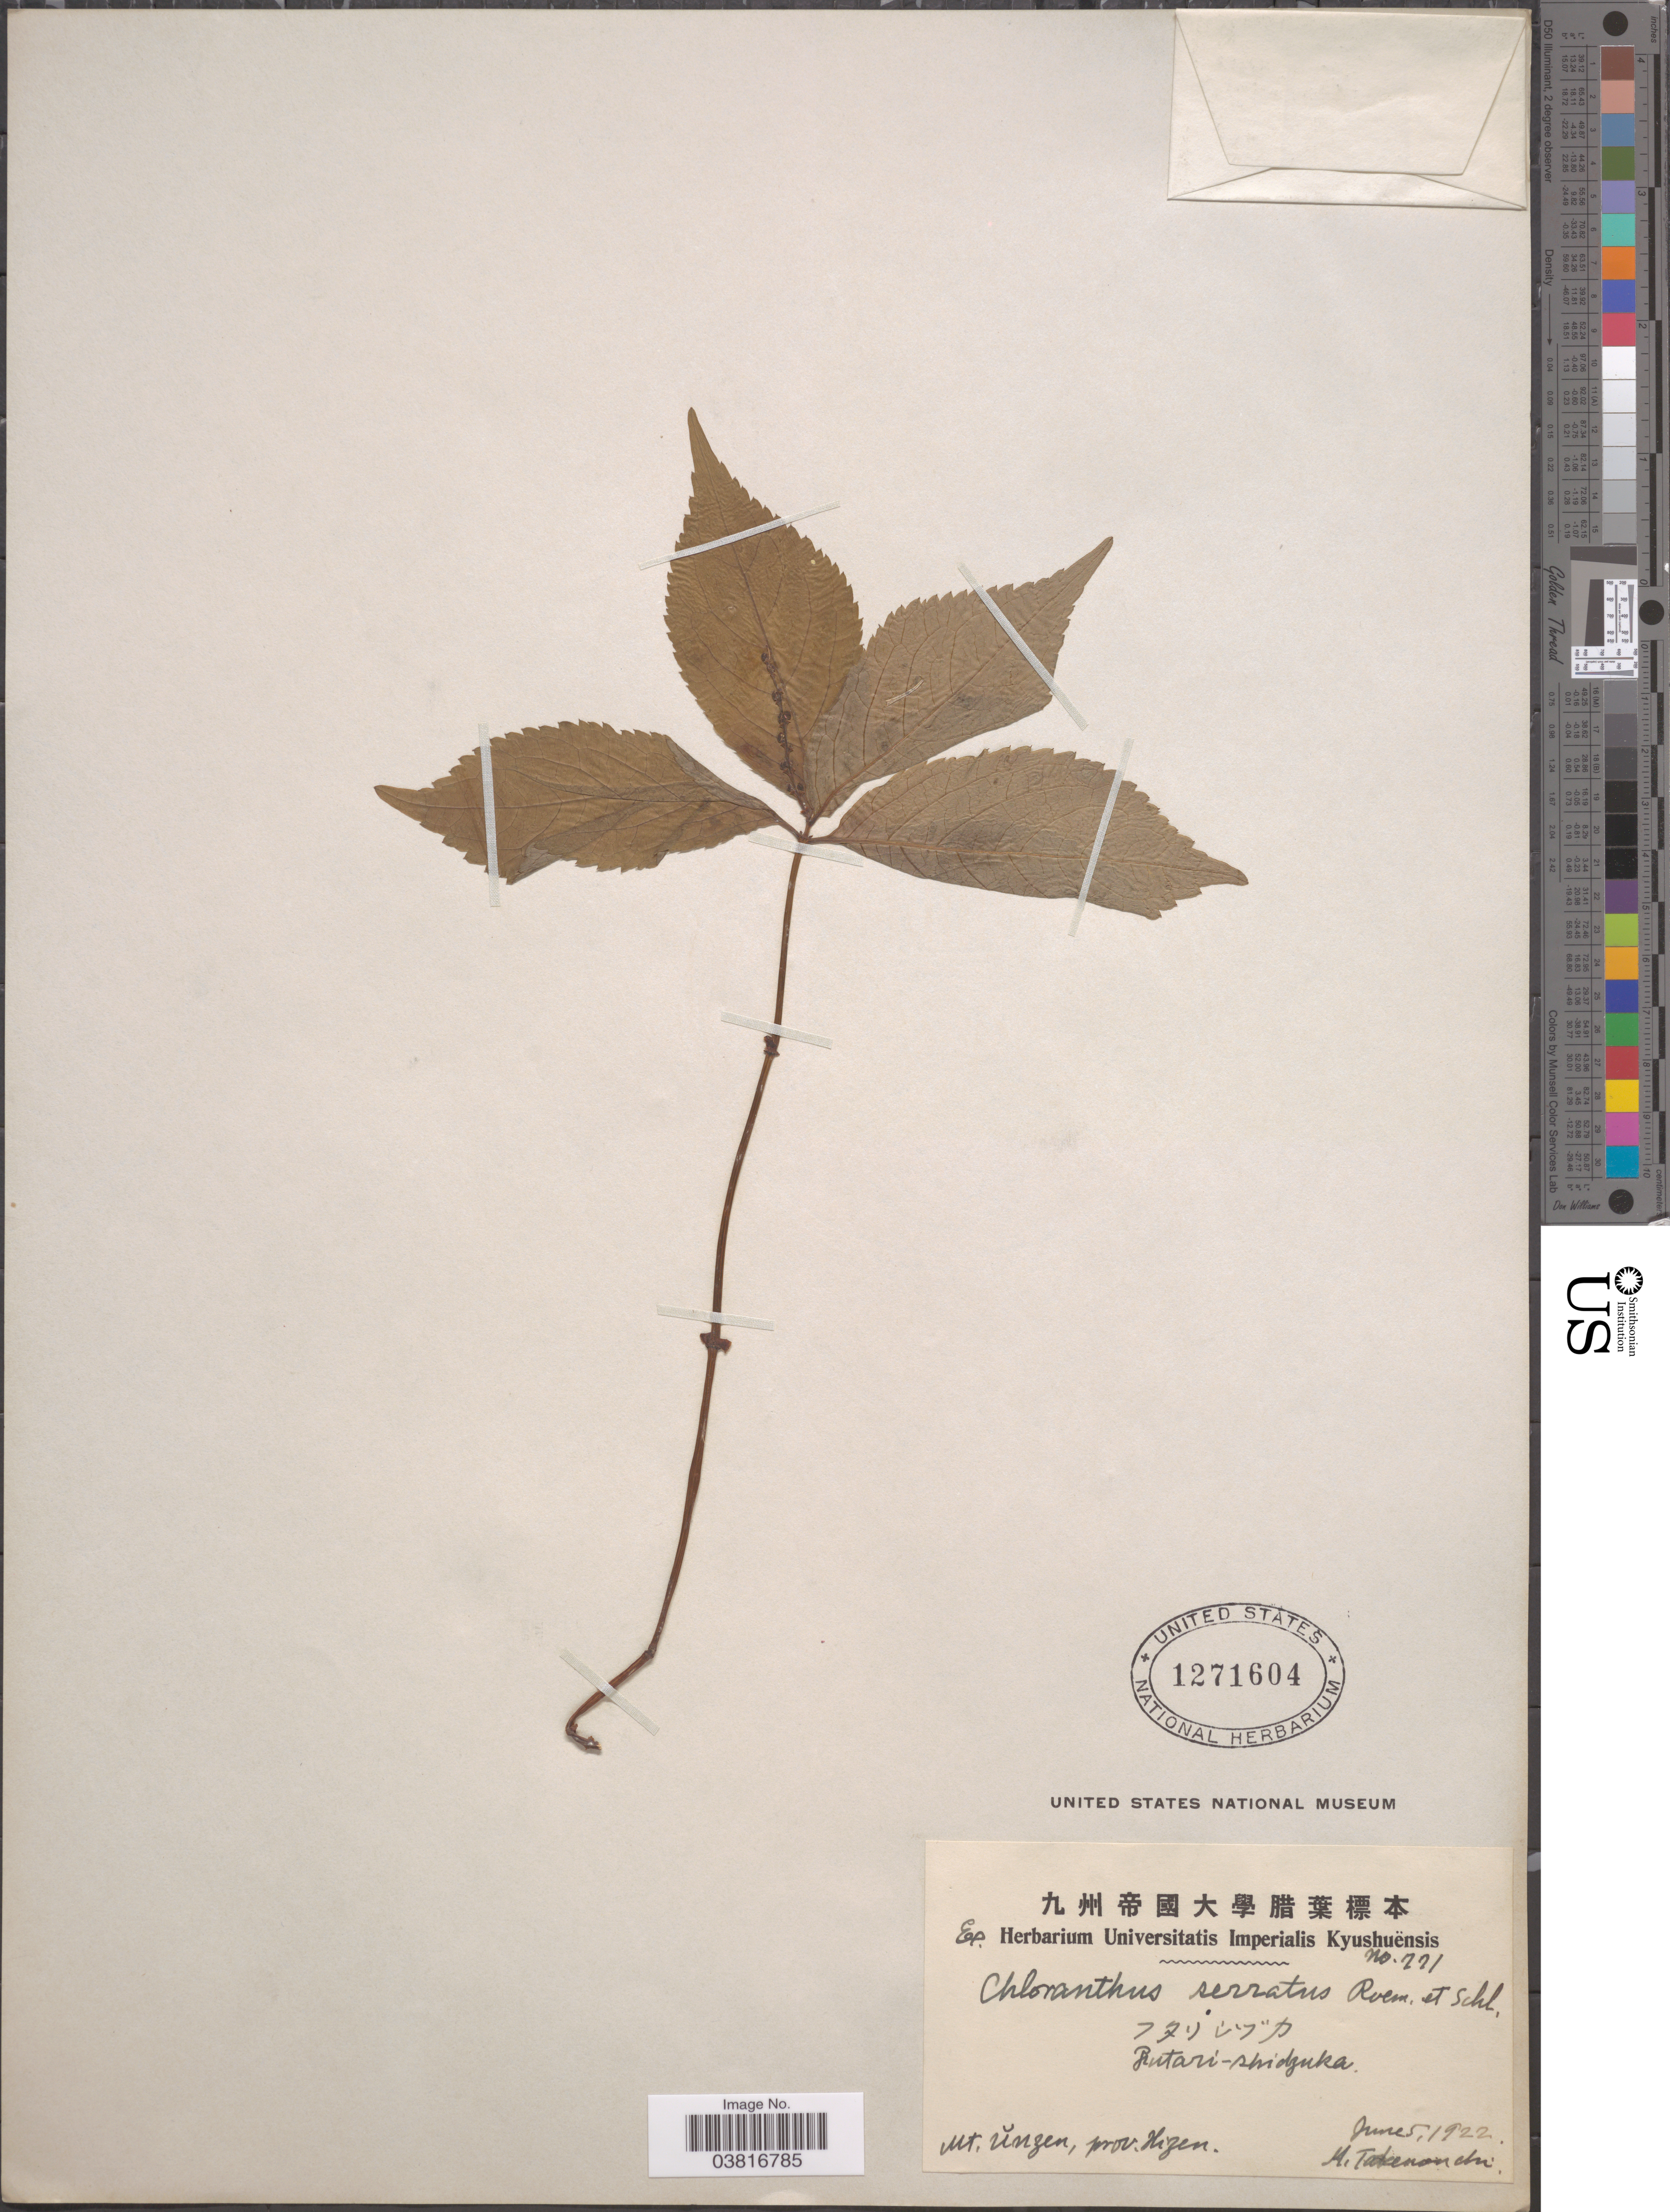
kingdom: Plantae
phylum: Tracheophyta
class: Magnoliopsida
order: Chloranthales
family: Chloranthaceae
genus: Chloranthus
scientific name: Chloranthus serratus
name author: (Thunb.) Roem. & Schult.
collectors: M. Takenonchi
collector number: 771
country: Japan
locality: Mt. Ûnzen, prov. Hizen.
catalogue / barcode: US 1271604